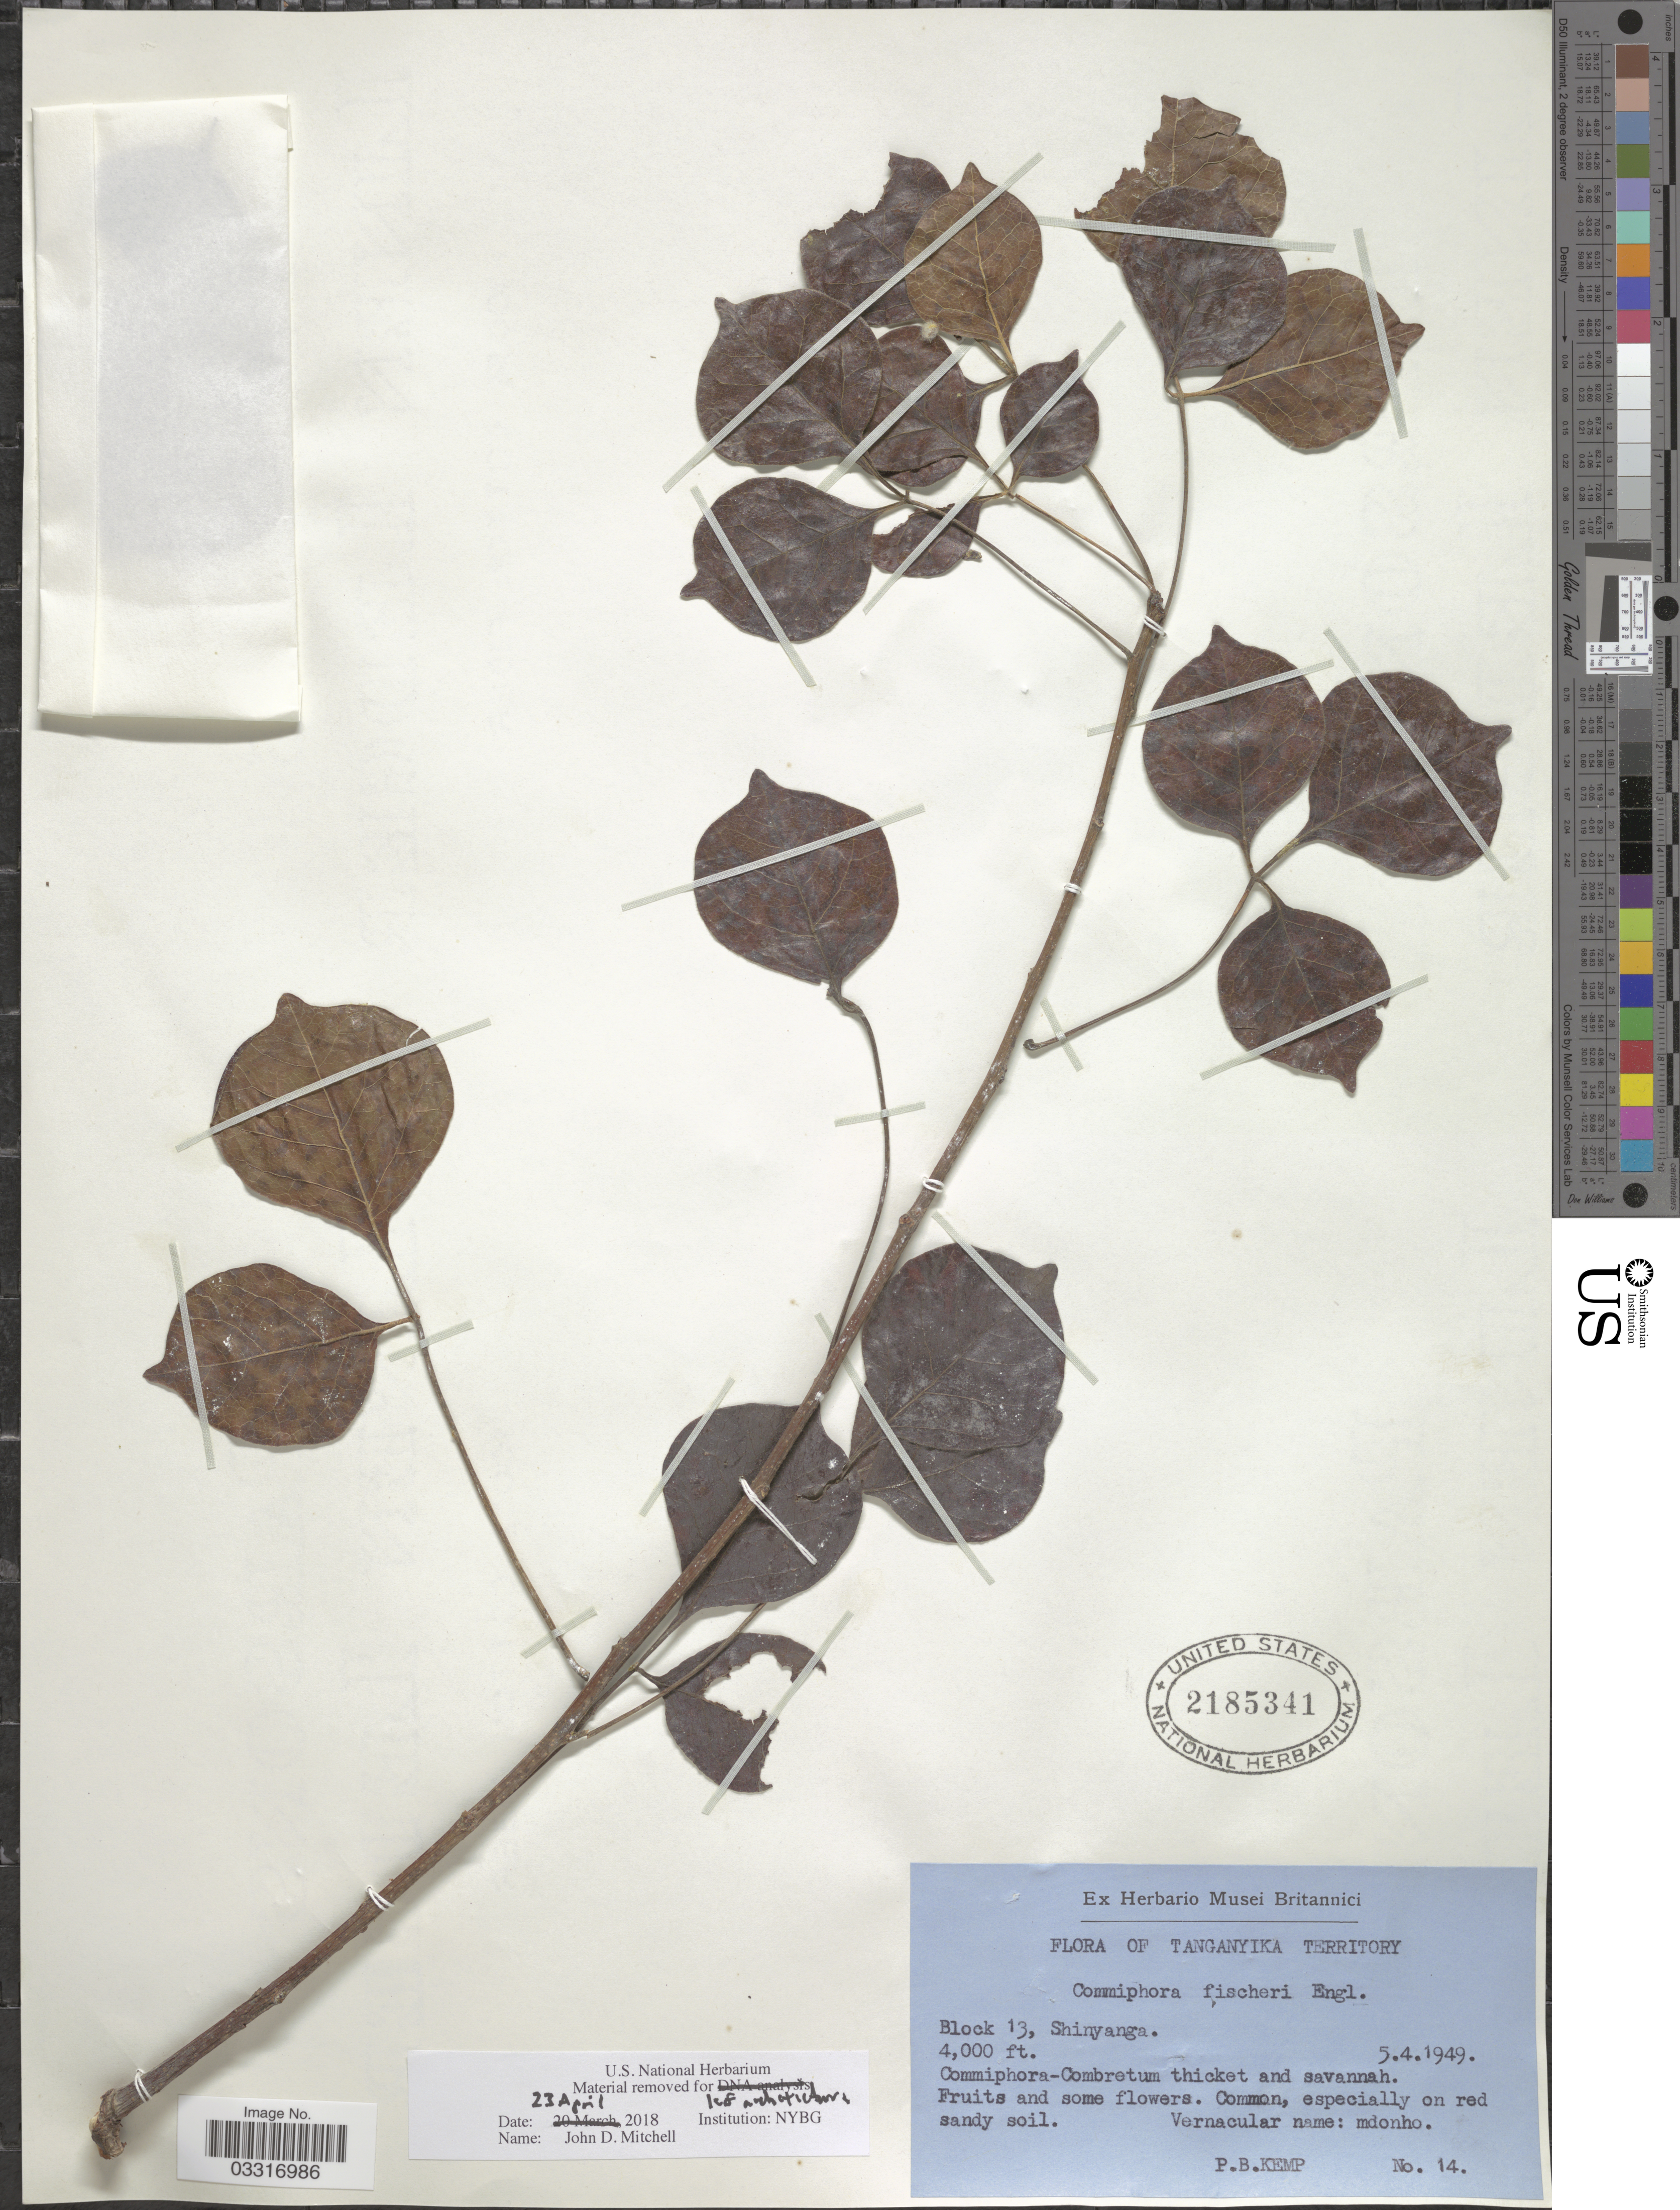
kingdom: Plantae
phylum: Tracheophyta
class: Magnoliopsida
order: Sapindales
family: Burseraceae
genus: Commiphora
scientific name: Commiphora fischeri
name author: Engl.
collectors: P. Kemp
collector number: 14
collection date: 1949-04-05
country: Tanzania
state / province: Shinyanga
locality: Tanganyika Territory. Block 13, Shinyanga.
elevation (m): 1219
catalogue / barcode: US 2185341